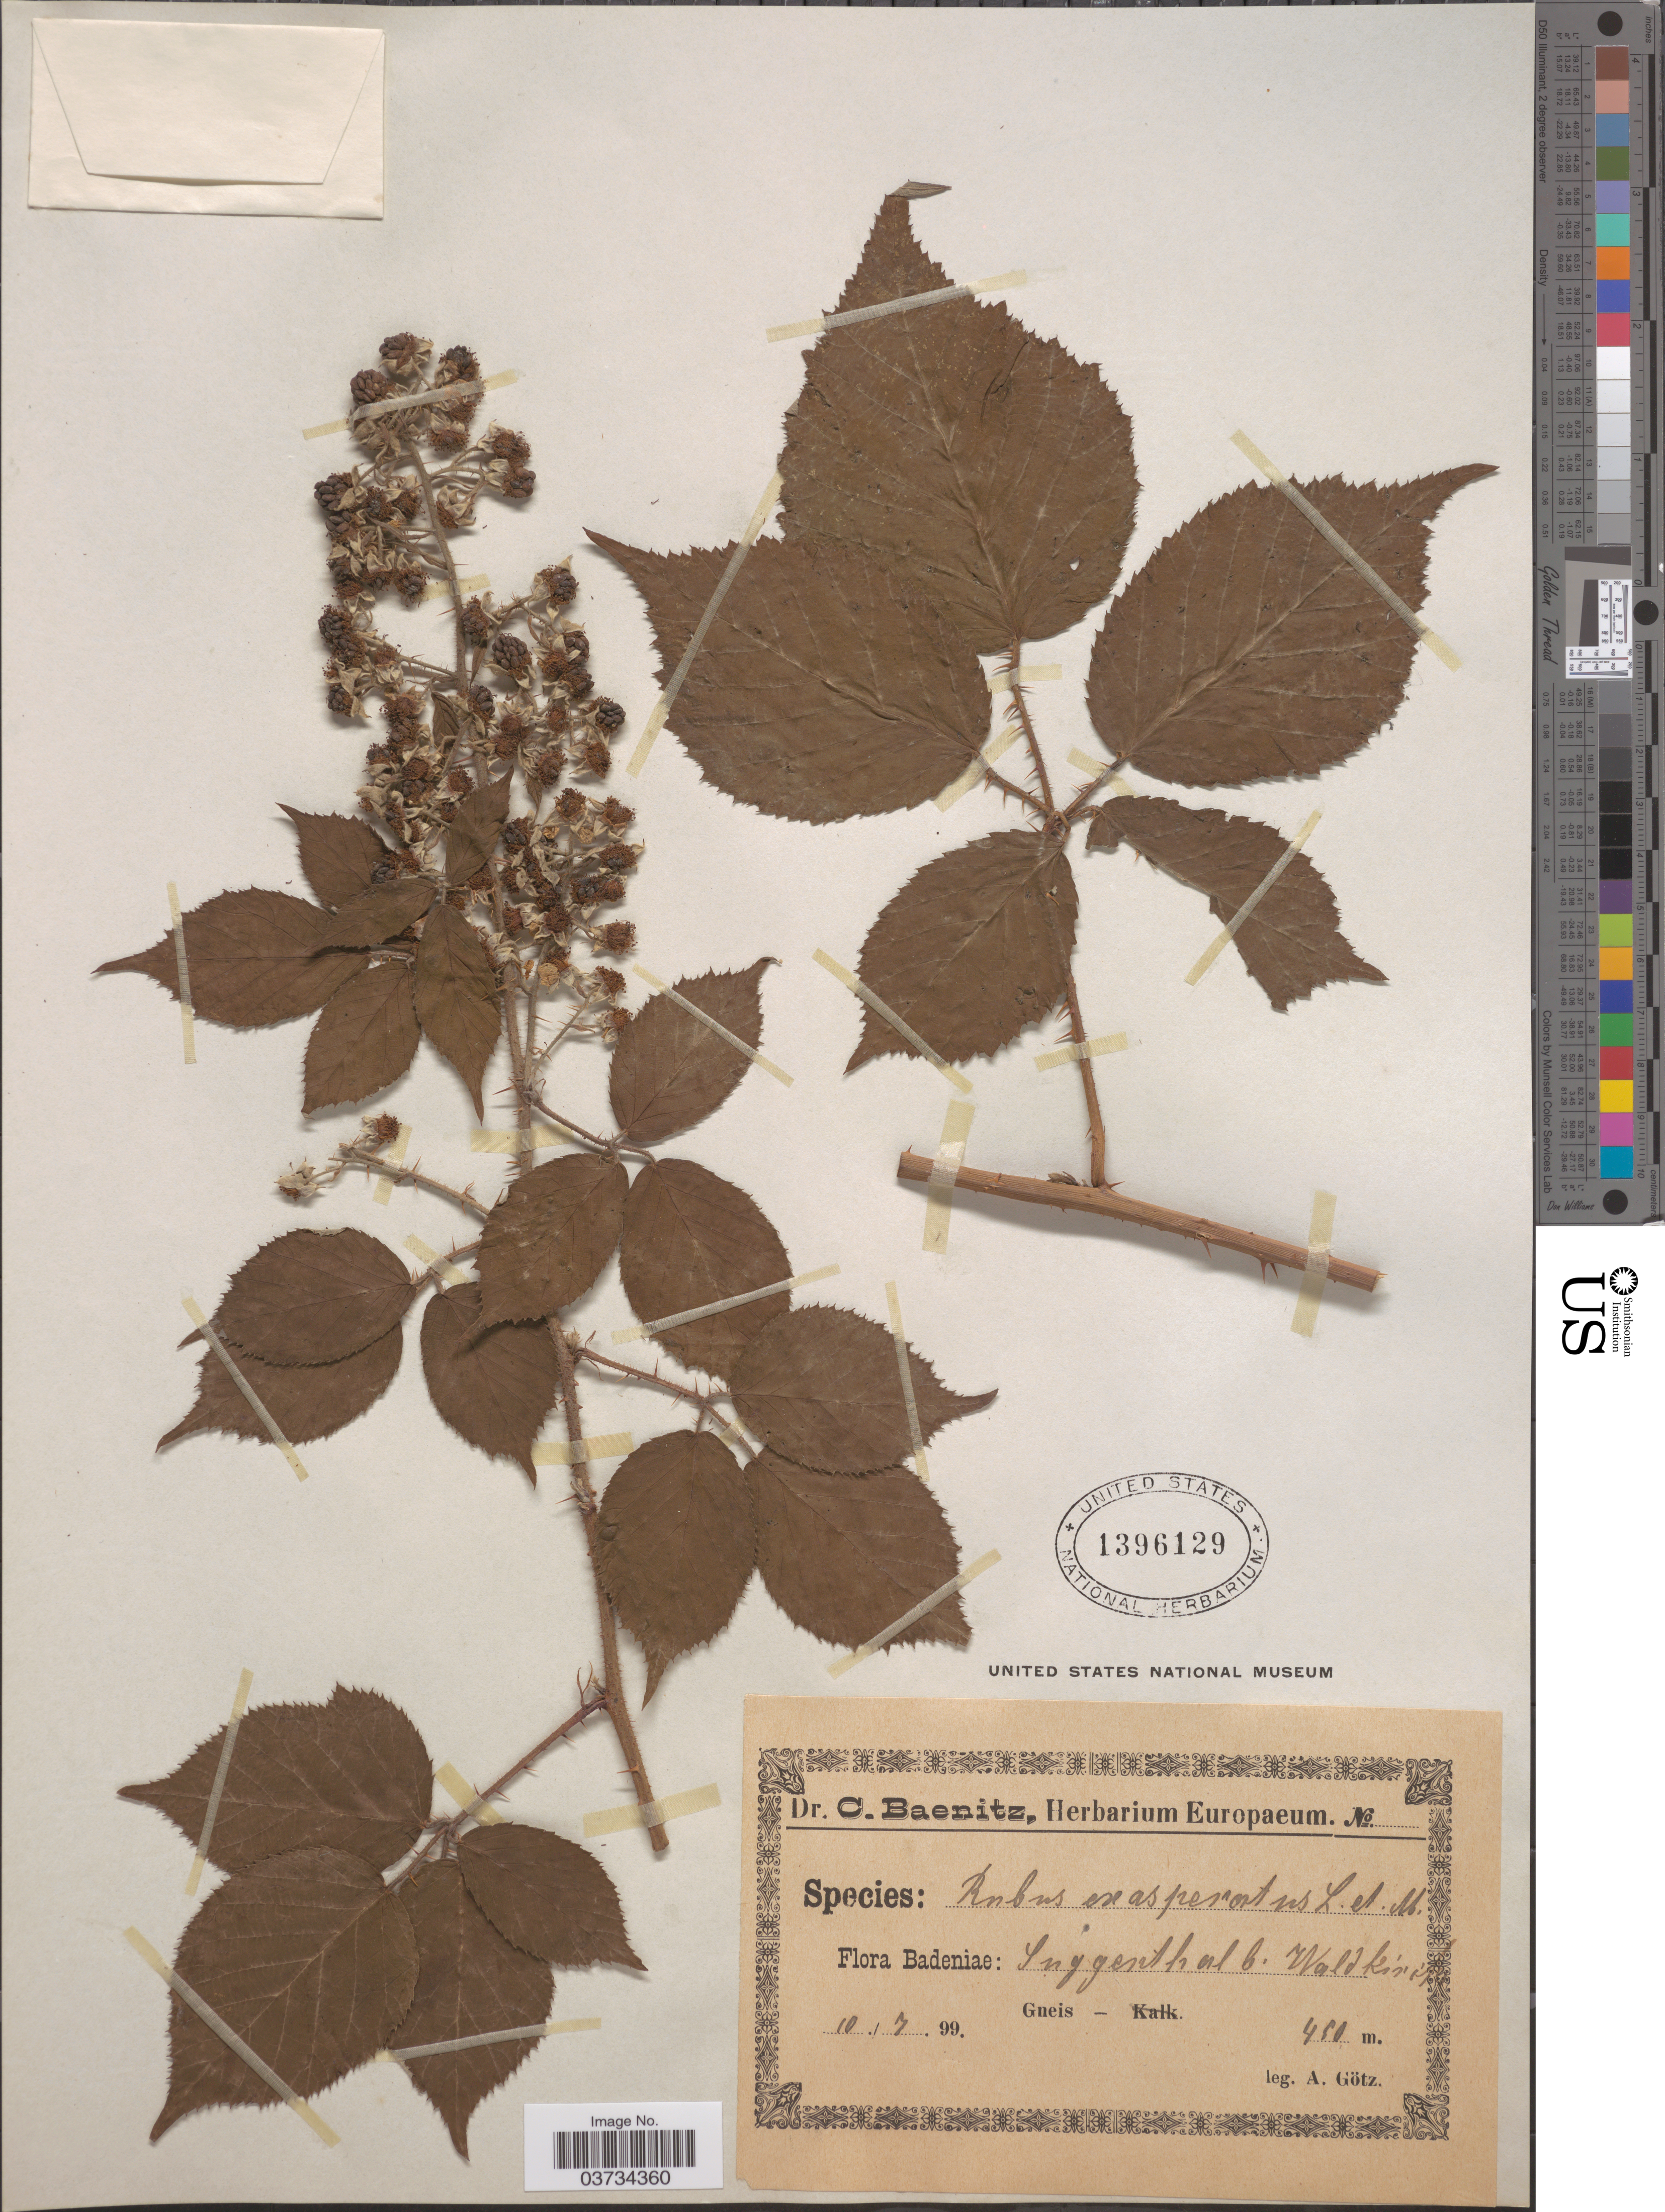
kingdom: Plantae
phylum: Tracheophyta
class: Magnoliopsida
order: Rosales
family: Rosaceae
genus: Rubus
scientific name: Rubus exasperatus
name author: Lefèvre & P.J. Müll.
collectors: A. Götz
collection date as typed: Transcribed d/m/y: 10/7/99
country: Germany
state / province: Baden-Württemberg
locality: Badeniae: Suggenthal [interpreted] b. Waldkirch. Gneis.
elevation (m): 450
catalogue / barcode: US 1396129